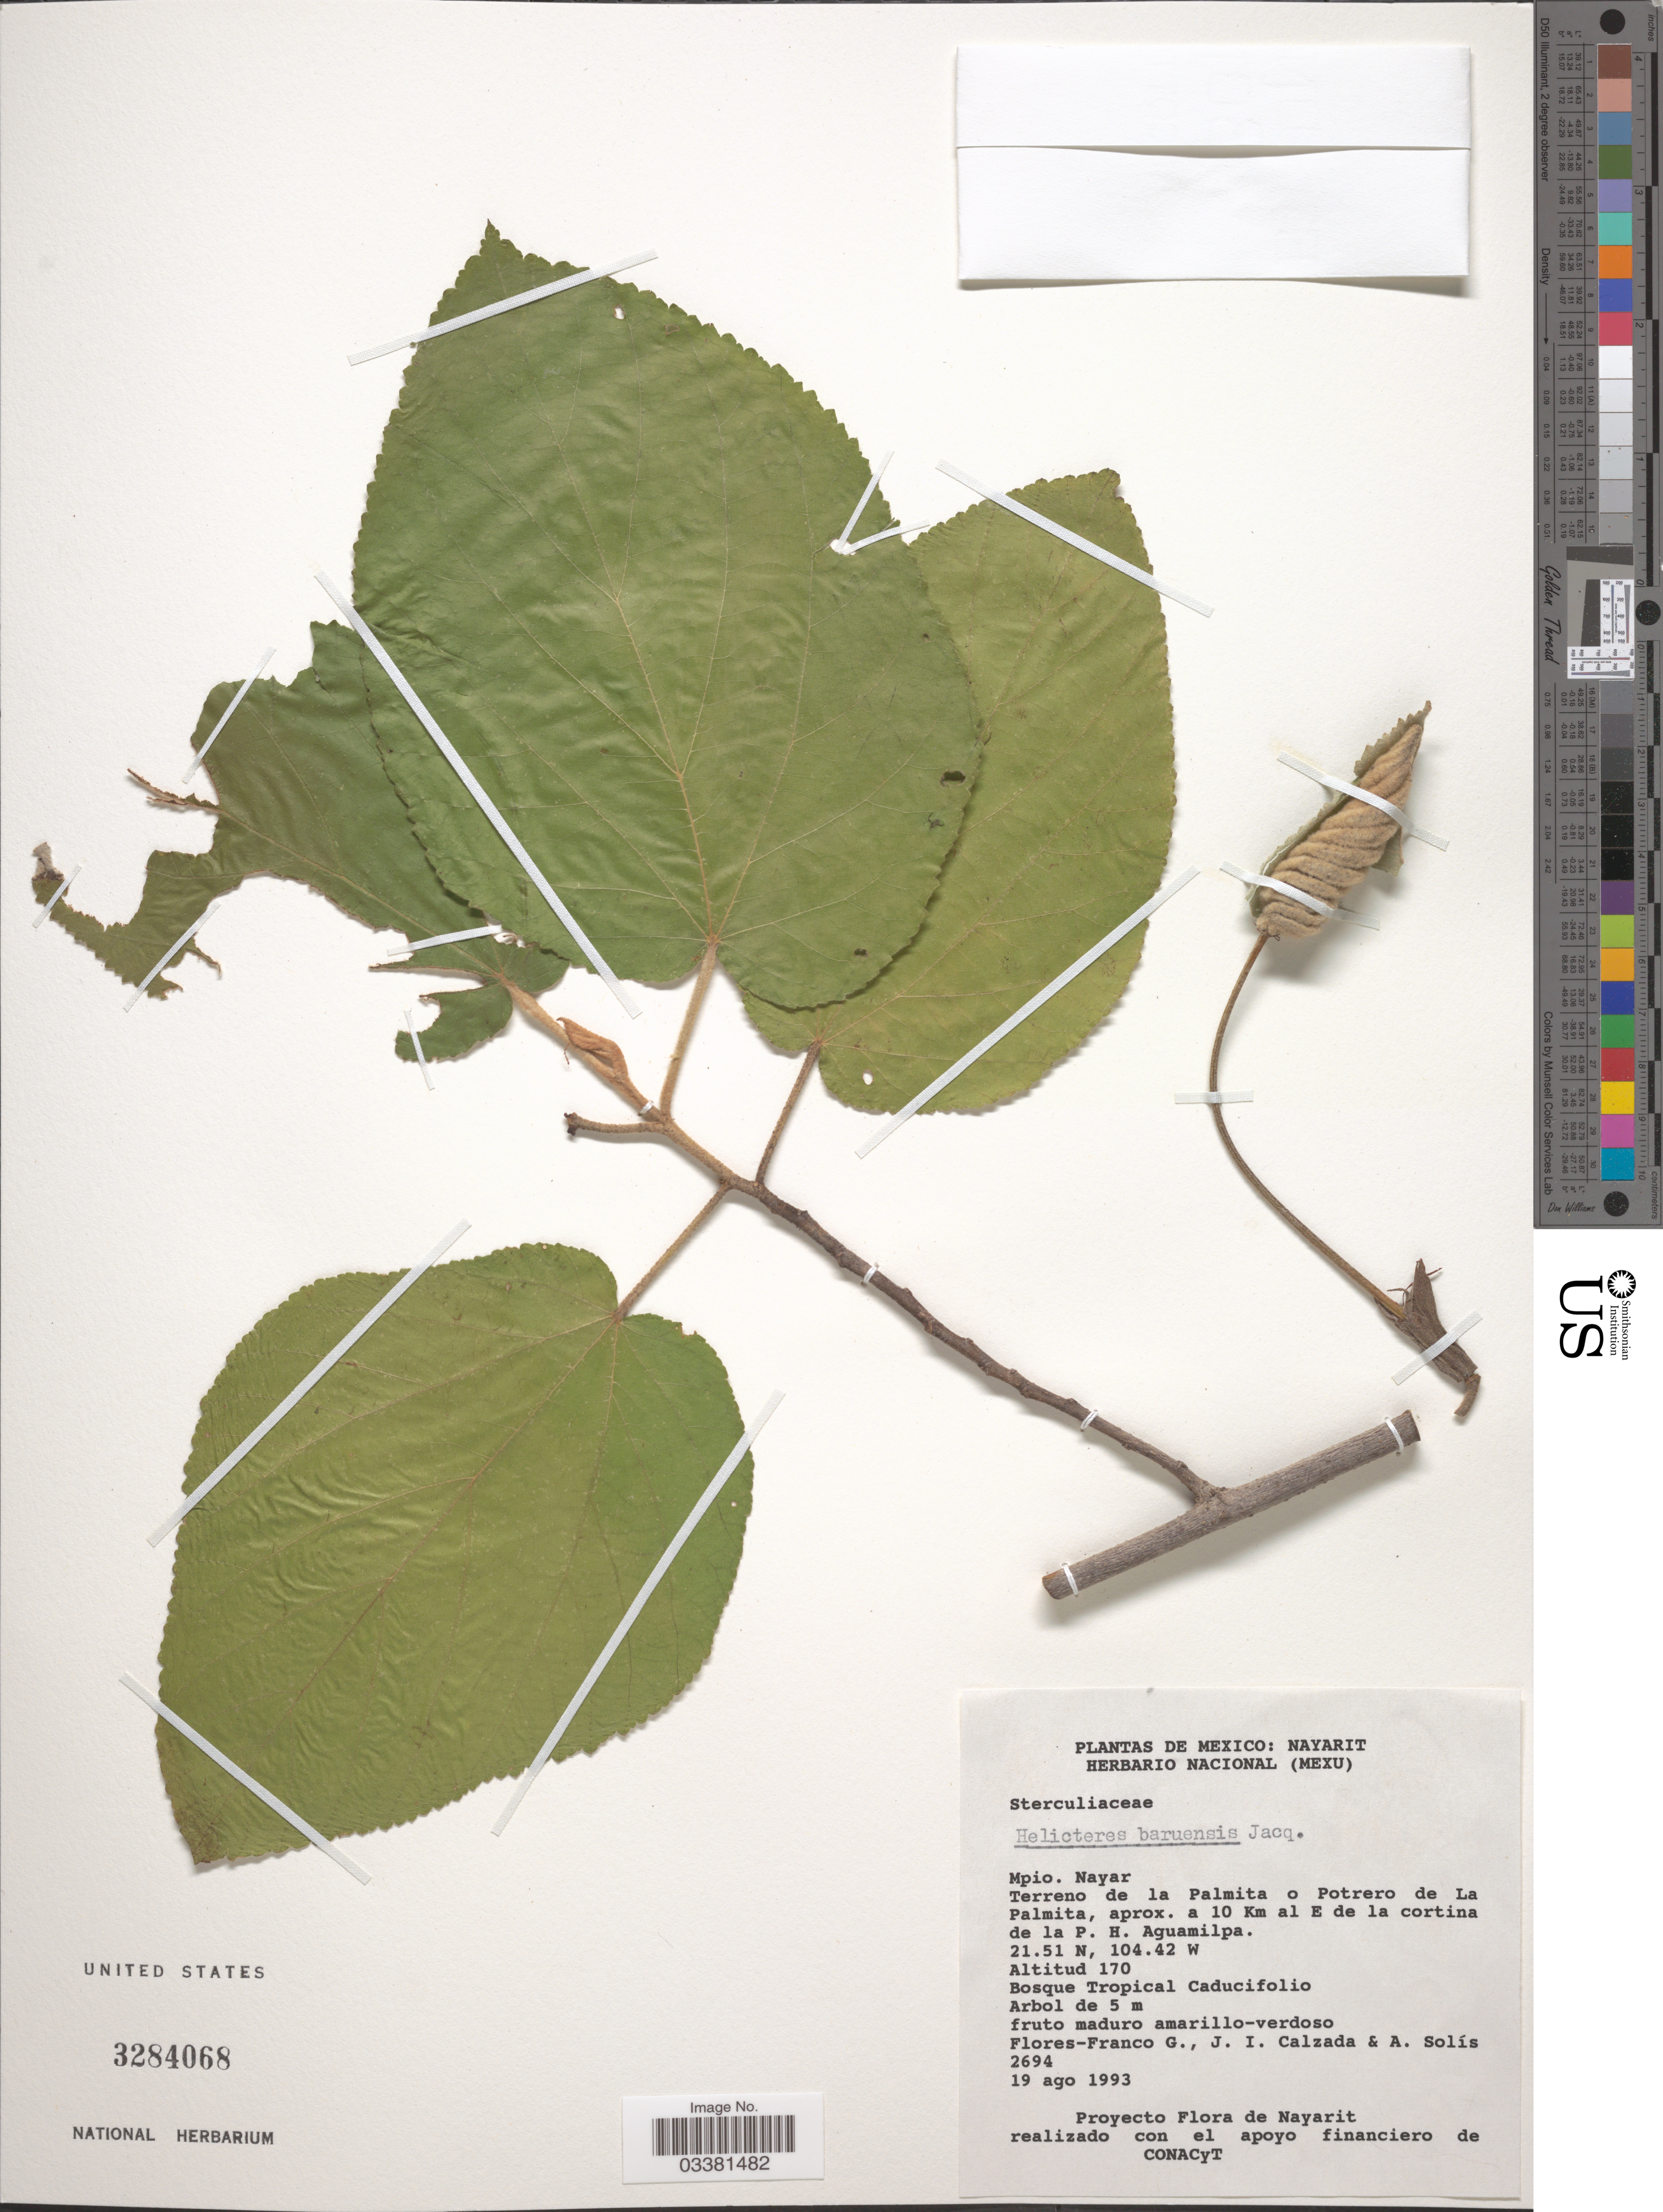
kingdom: Plantae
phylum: Tracheophyta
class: Magnoliopsida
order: Malvales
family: Malvaceae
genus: Helicteres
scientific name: Helicteres baruensis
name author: Jacq.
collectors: G. Flores F., J. I. Calzada & A. Solis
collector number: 2694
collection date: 1993-08-19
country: Mexico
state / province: Nayarit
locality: Mpio. Nayar. Terreno de la Palmita o Potrero de La Palmits, aprox. a 10 Km E de la cortina de la P. H. Aguamilpa.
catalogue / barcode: US 3284068